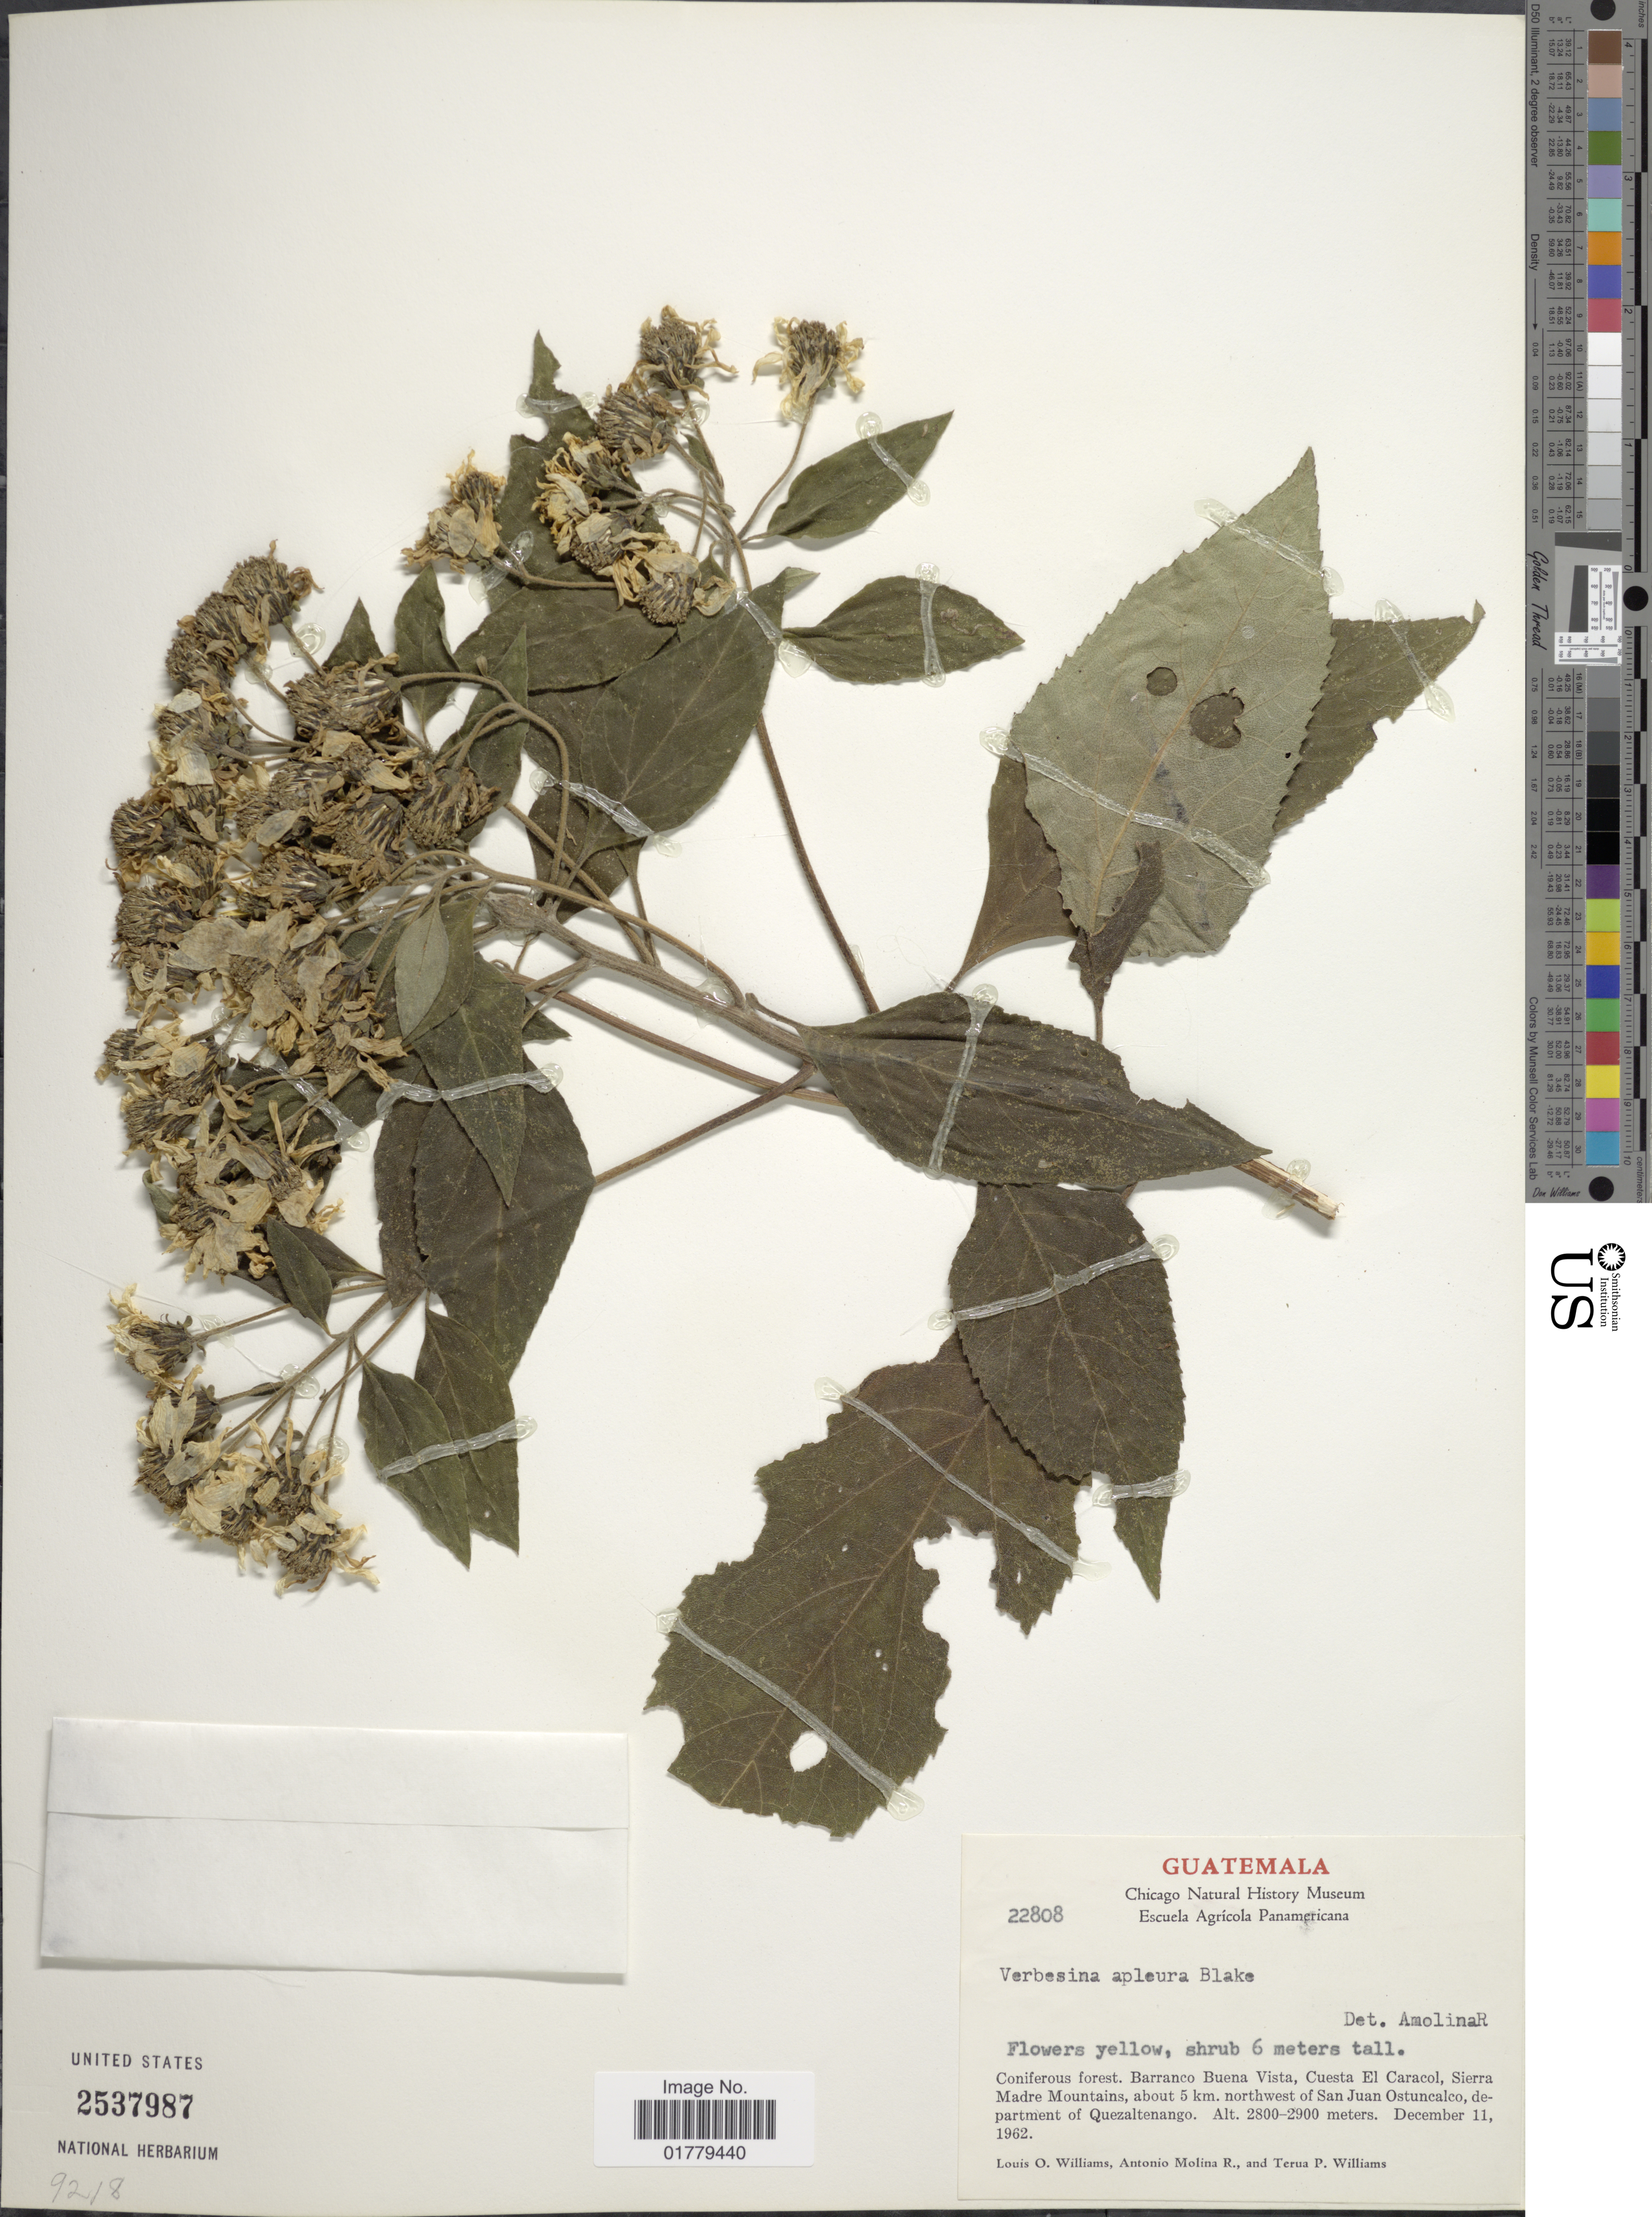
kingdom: Plantae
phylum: Tracheophyta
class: Magnoliopsida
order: Asterales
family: Asteraceae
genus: Verbesina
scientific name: Verbesina apleura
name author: S.F. Blake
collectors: L. O. Williams, A. Molina R. & T. P. Williams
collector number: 22808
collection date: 1962-12-11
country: Guatemala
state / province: Quetzaltenango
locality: Coniferous forest. Barranco Buena Vista, Cuesta El Caracol, Sierra Madre Mountains, about 5 km. northwest of San Juan Ostuncalo, department of Quezaltenango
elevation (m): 2800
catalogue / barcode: US 2537987